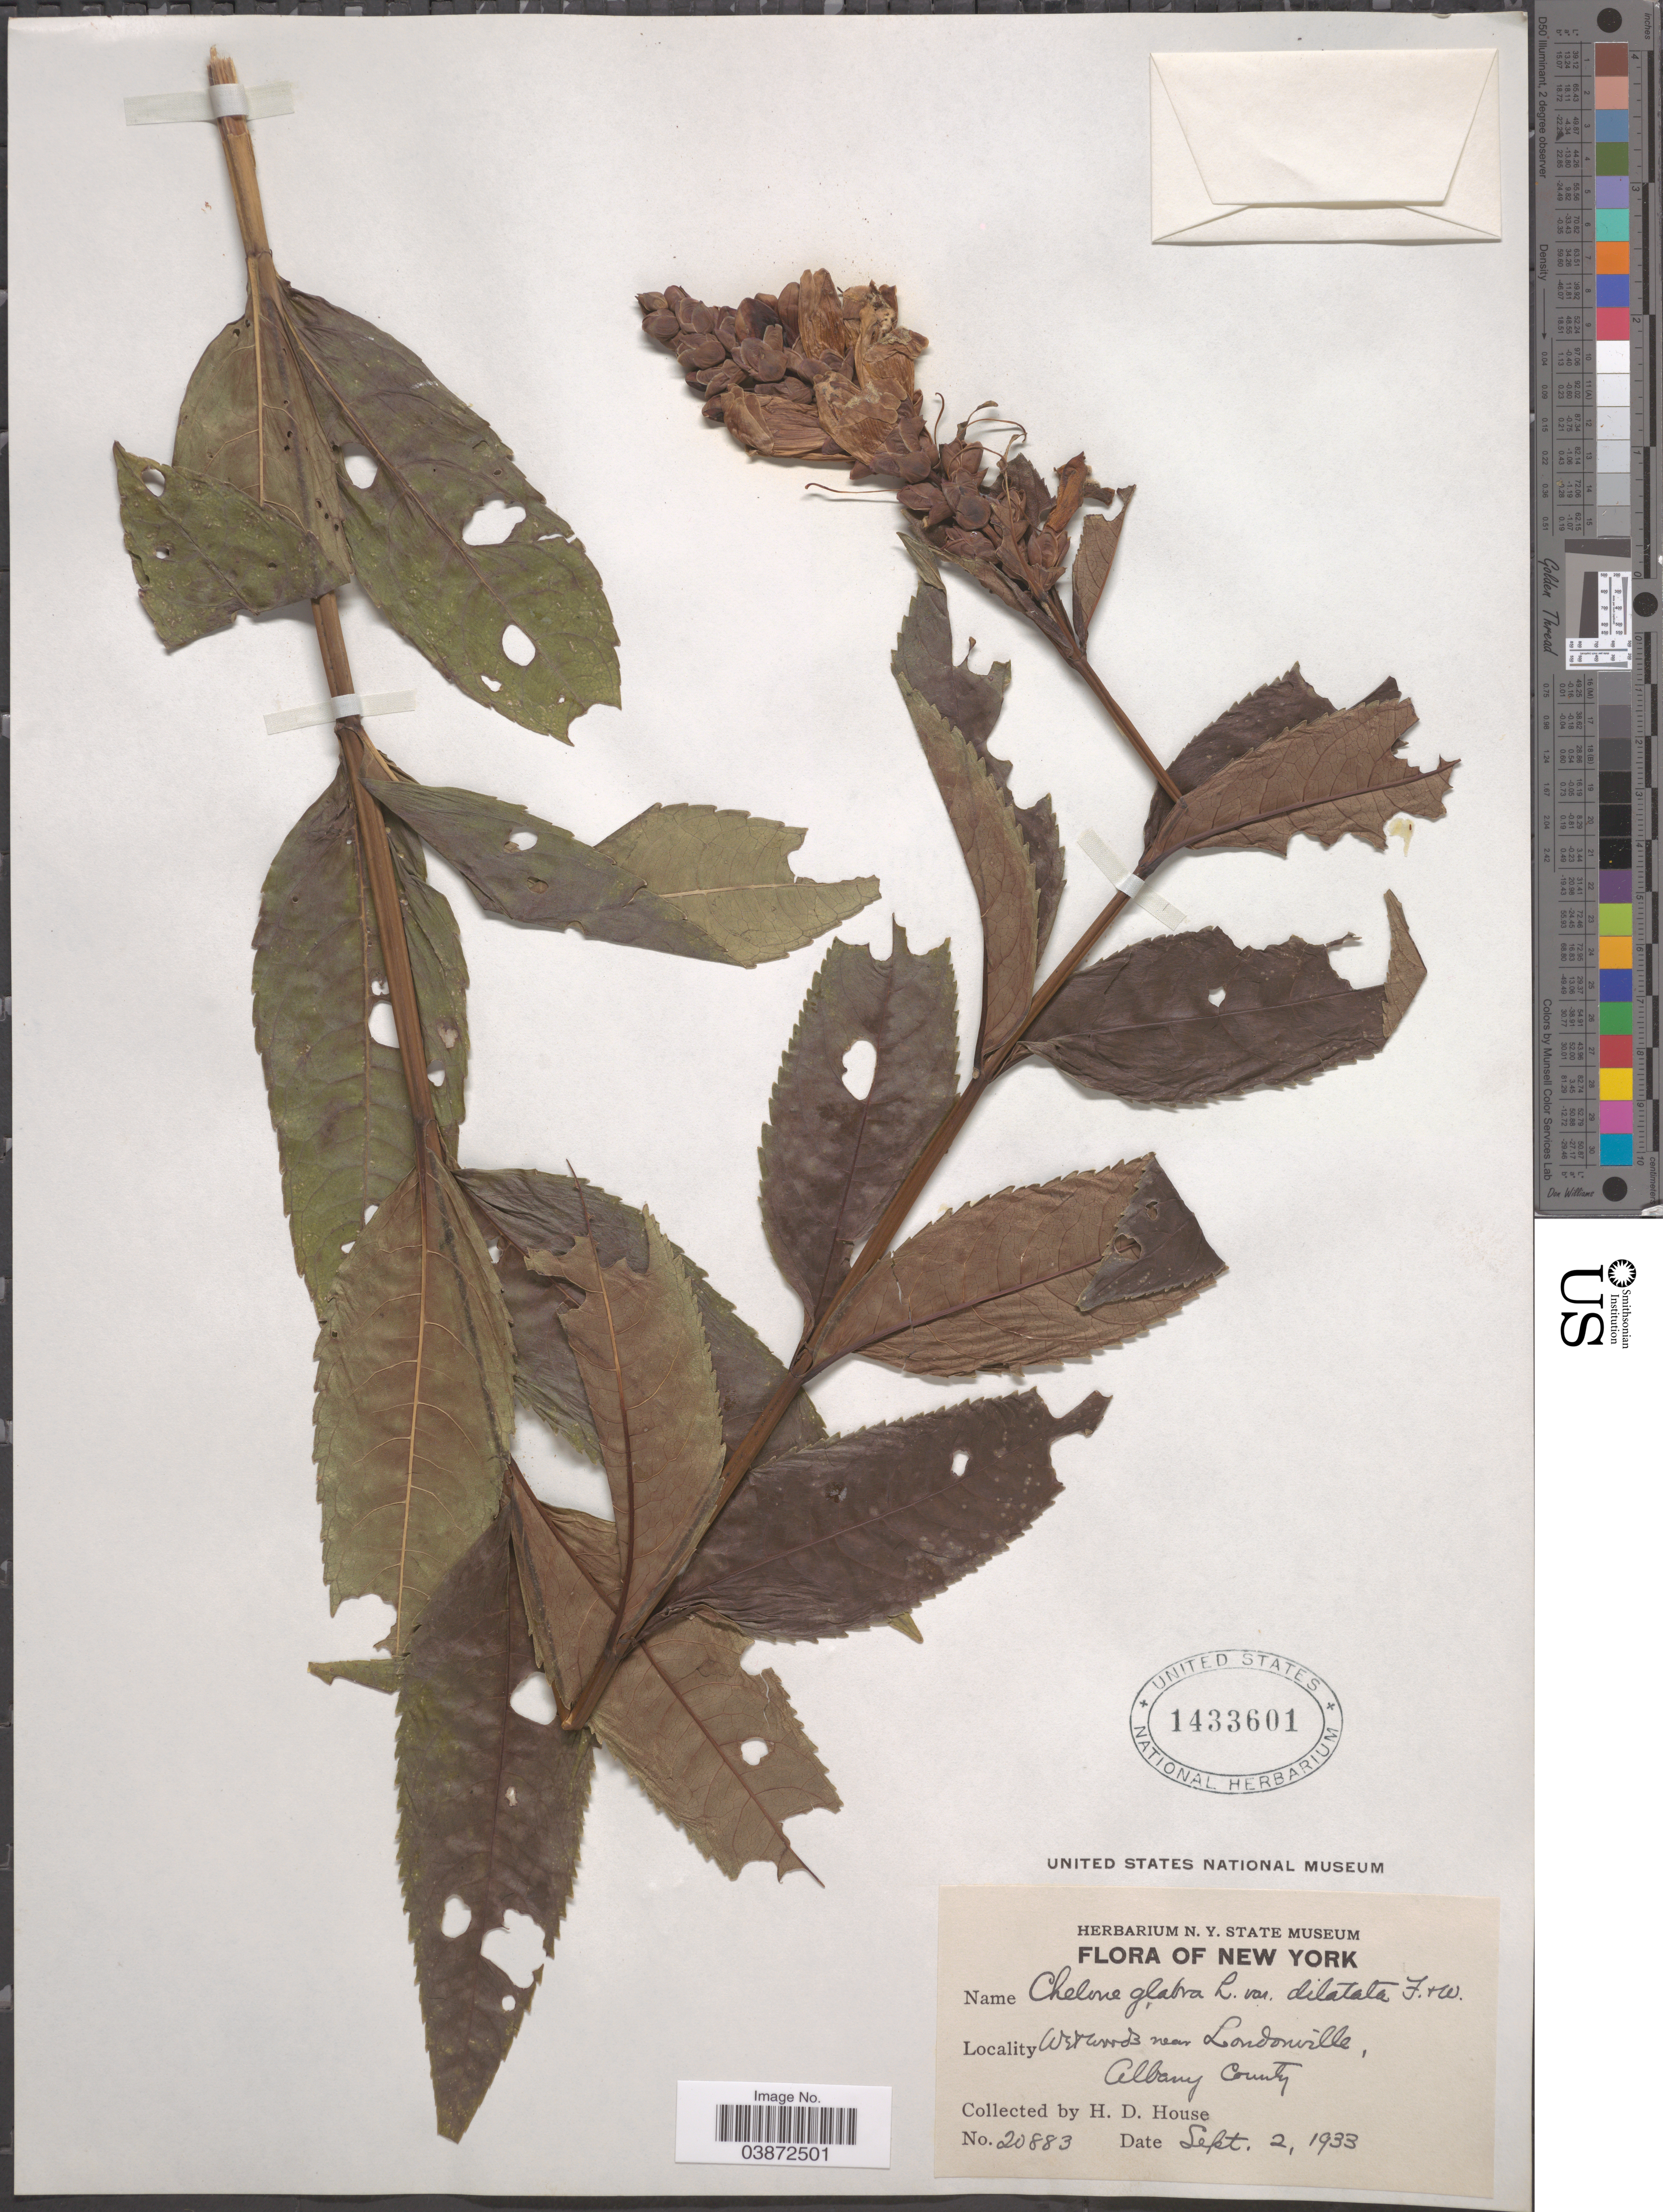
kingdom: Plantae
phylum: Tracheophyta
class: Magnoliopsida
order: Lamiales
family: Plantaginaceae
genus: Chelone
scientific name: Chelone glabra var. dilatata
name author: (Fernald & Wiegand) Pennell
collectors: H. D. House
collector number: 20883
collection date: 1933-09-02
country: United States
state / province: New York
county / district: Albany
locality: Wet woods near Londonville, Albany County.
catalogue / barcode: US 1433601